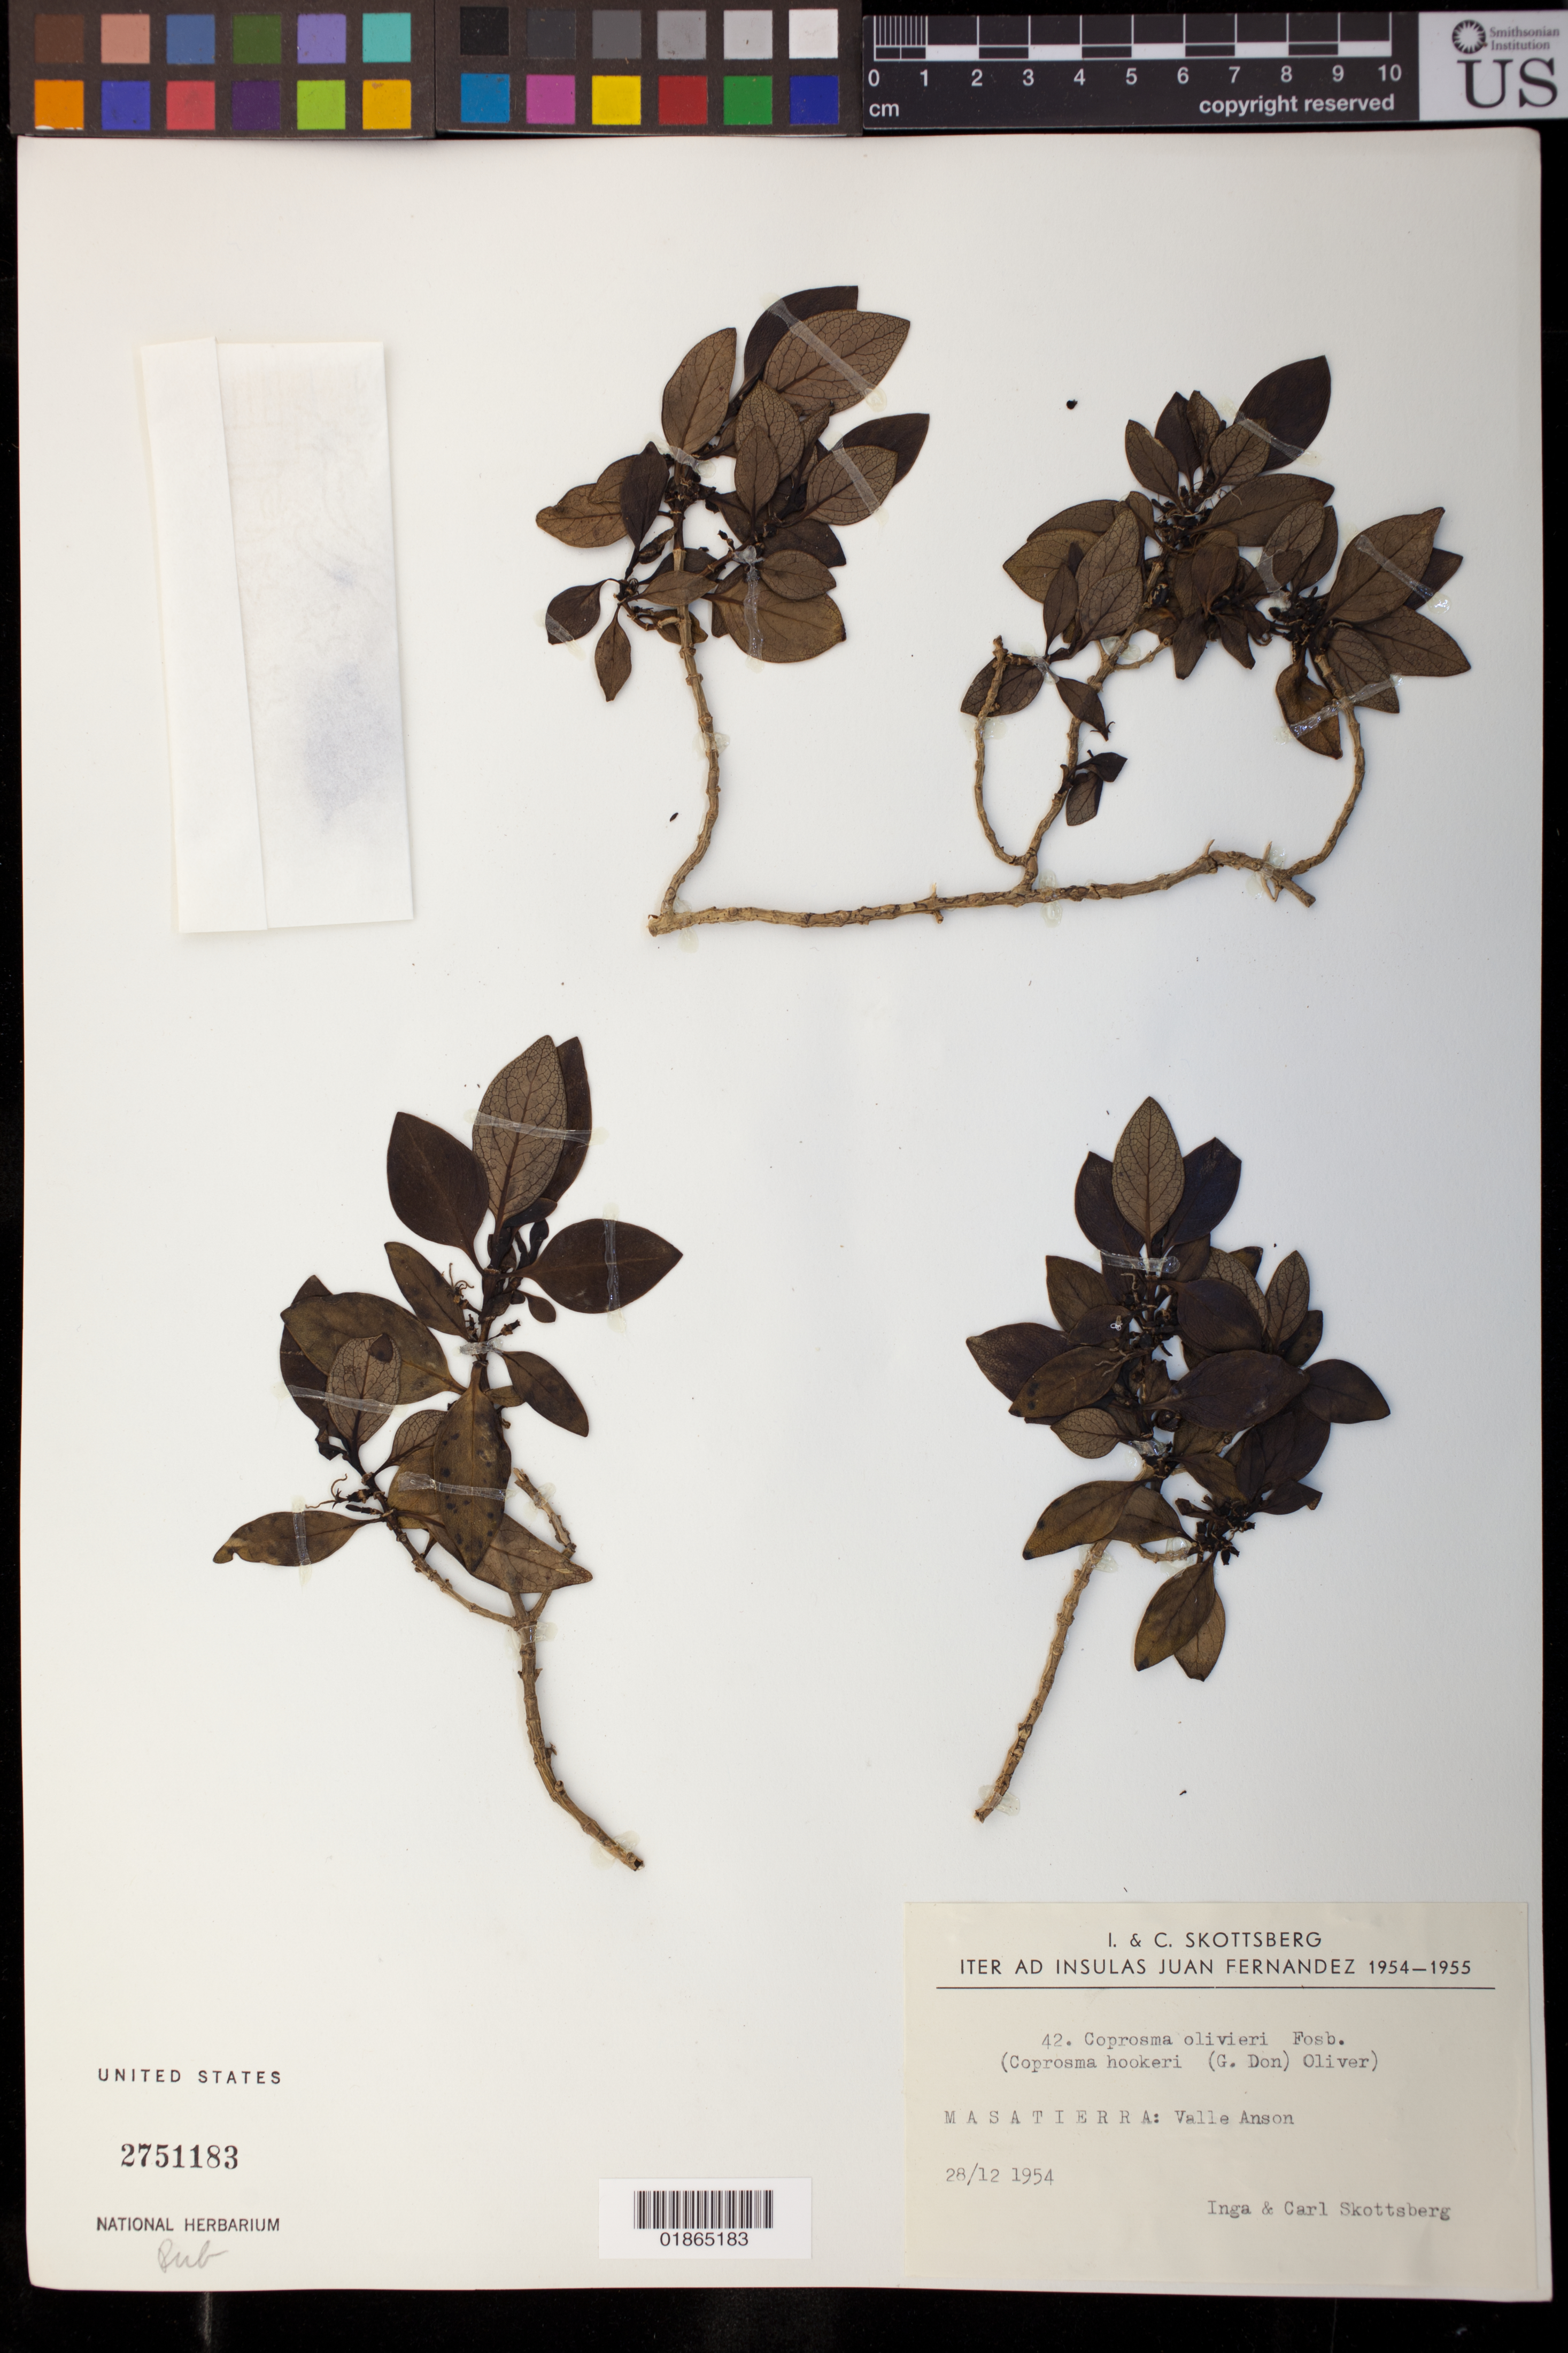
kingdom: Plantae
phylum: Tracheophyta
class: Magnoliopsida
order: Gentianales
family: Rubiaceae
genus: Coprosma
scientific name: Coprosma oliveri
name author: Fosberg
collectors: I. Skottsberg & C. Skottsberg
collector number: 42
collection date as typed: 28/12 1954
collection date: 1954-12-28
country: Chile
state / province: Valparaíso (V)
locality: Insulas Juan Fernandez, Masatierra: Valle Anson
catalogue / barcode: US 2751183